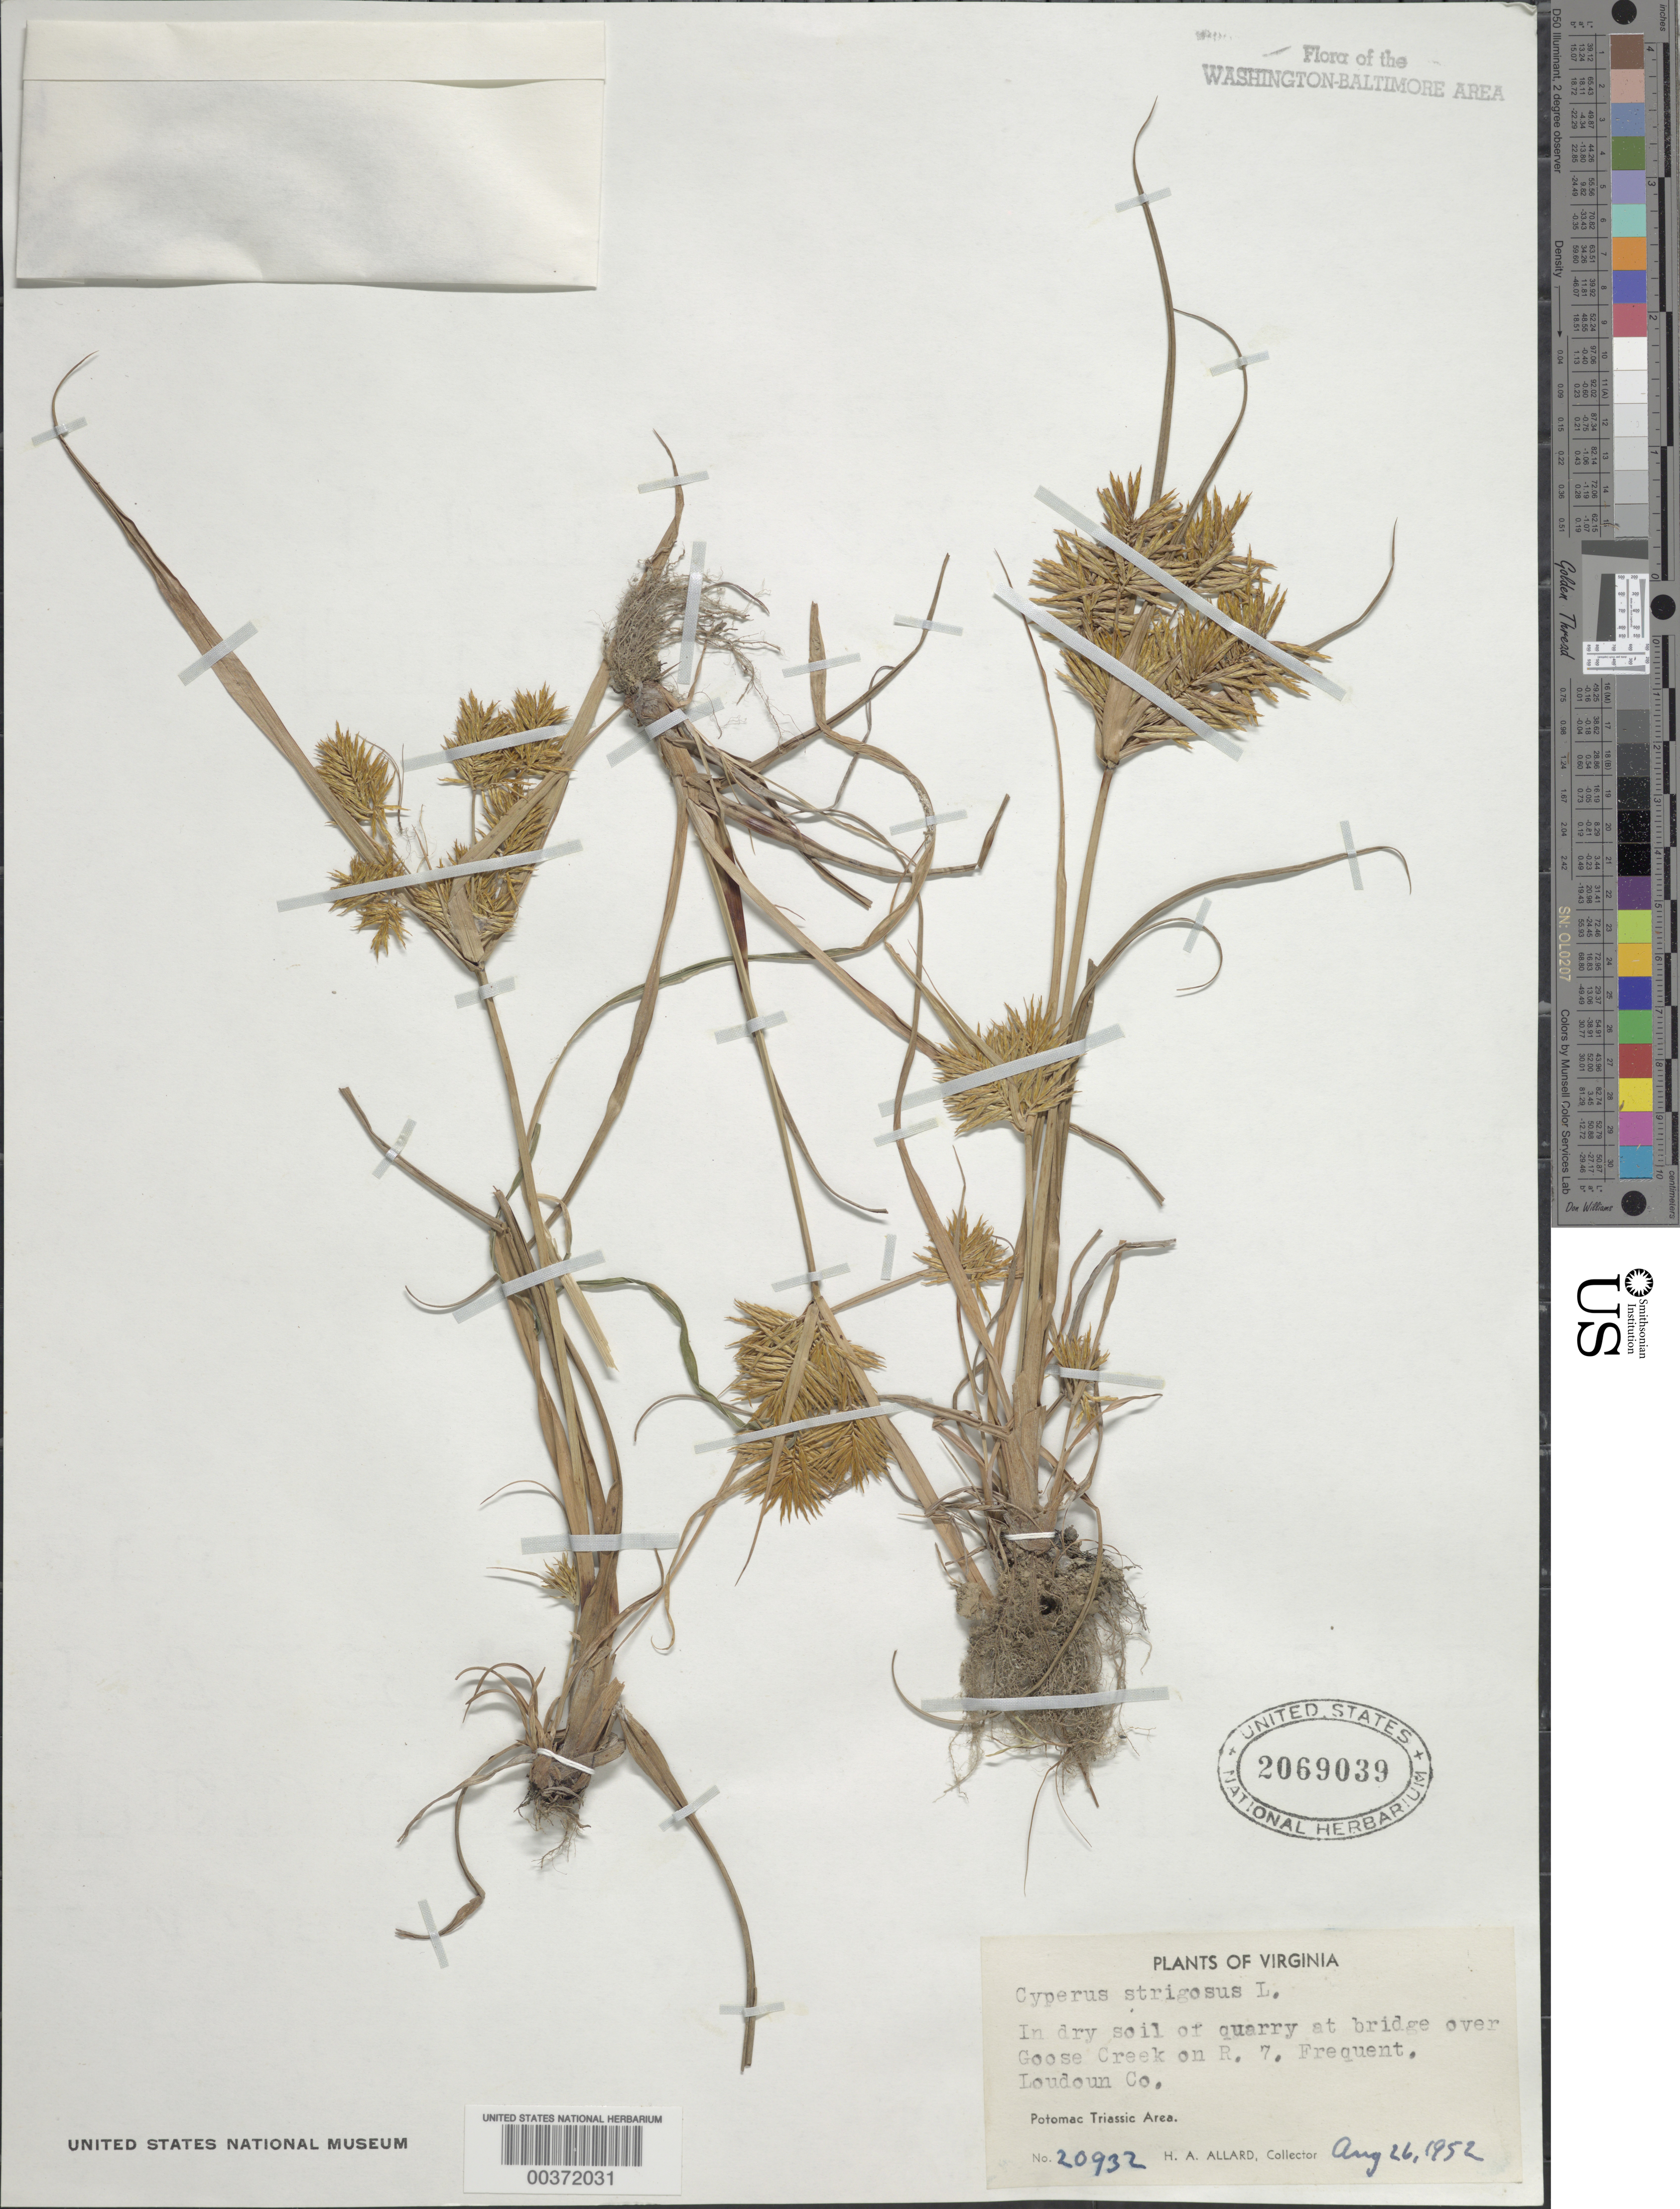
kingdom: Plantae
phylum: Tracheophyta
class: Liliopsida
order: Poales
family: Cyperaceae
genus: Cyperus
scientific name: Cyperus strigosus L.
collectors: H. A. Allard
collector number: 20932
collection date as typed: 26 Aug 1952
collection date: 1952-08-26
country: United States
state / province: Virginia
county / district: Loudoun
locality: Goose Creek on Route 7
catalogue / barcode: US 2069039